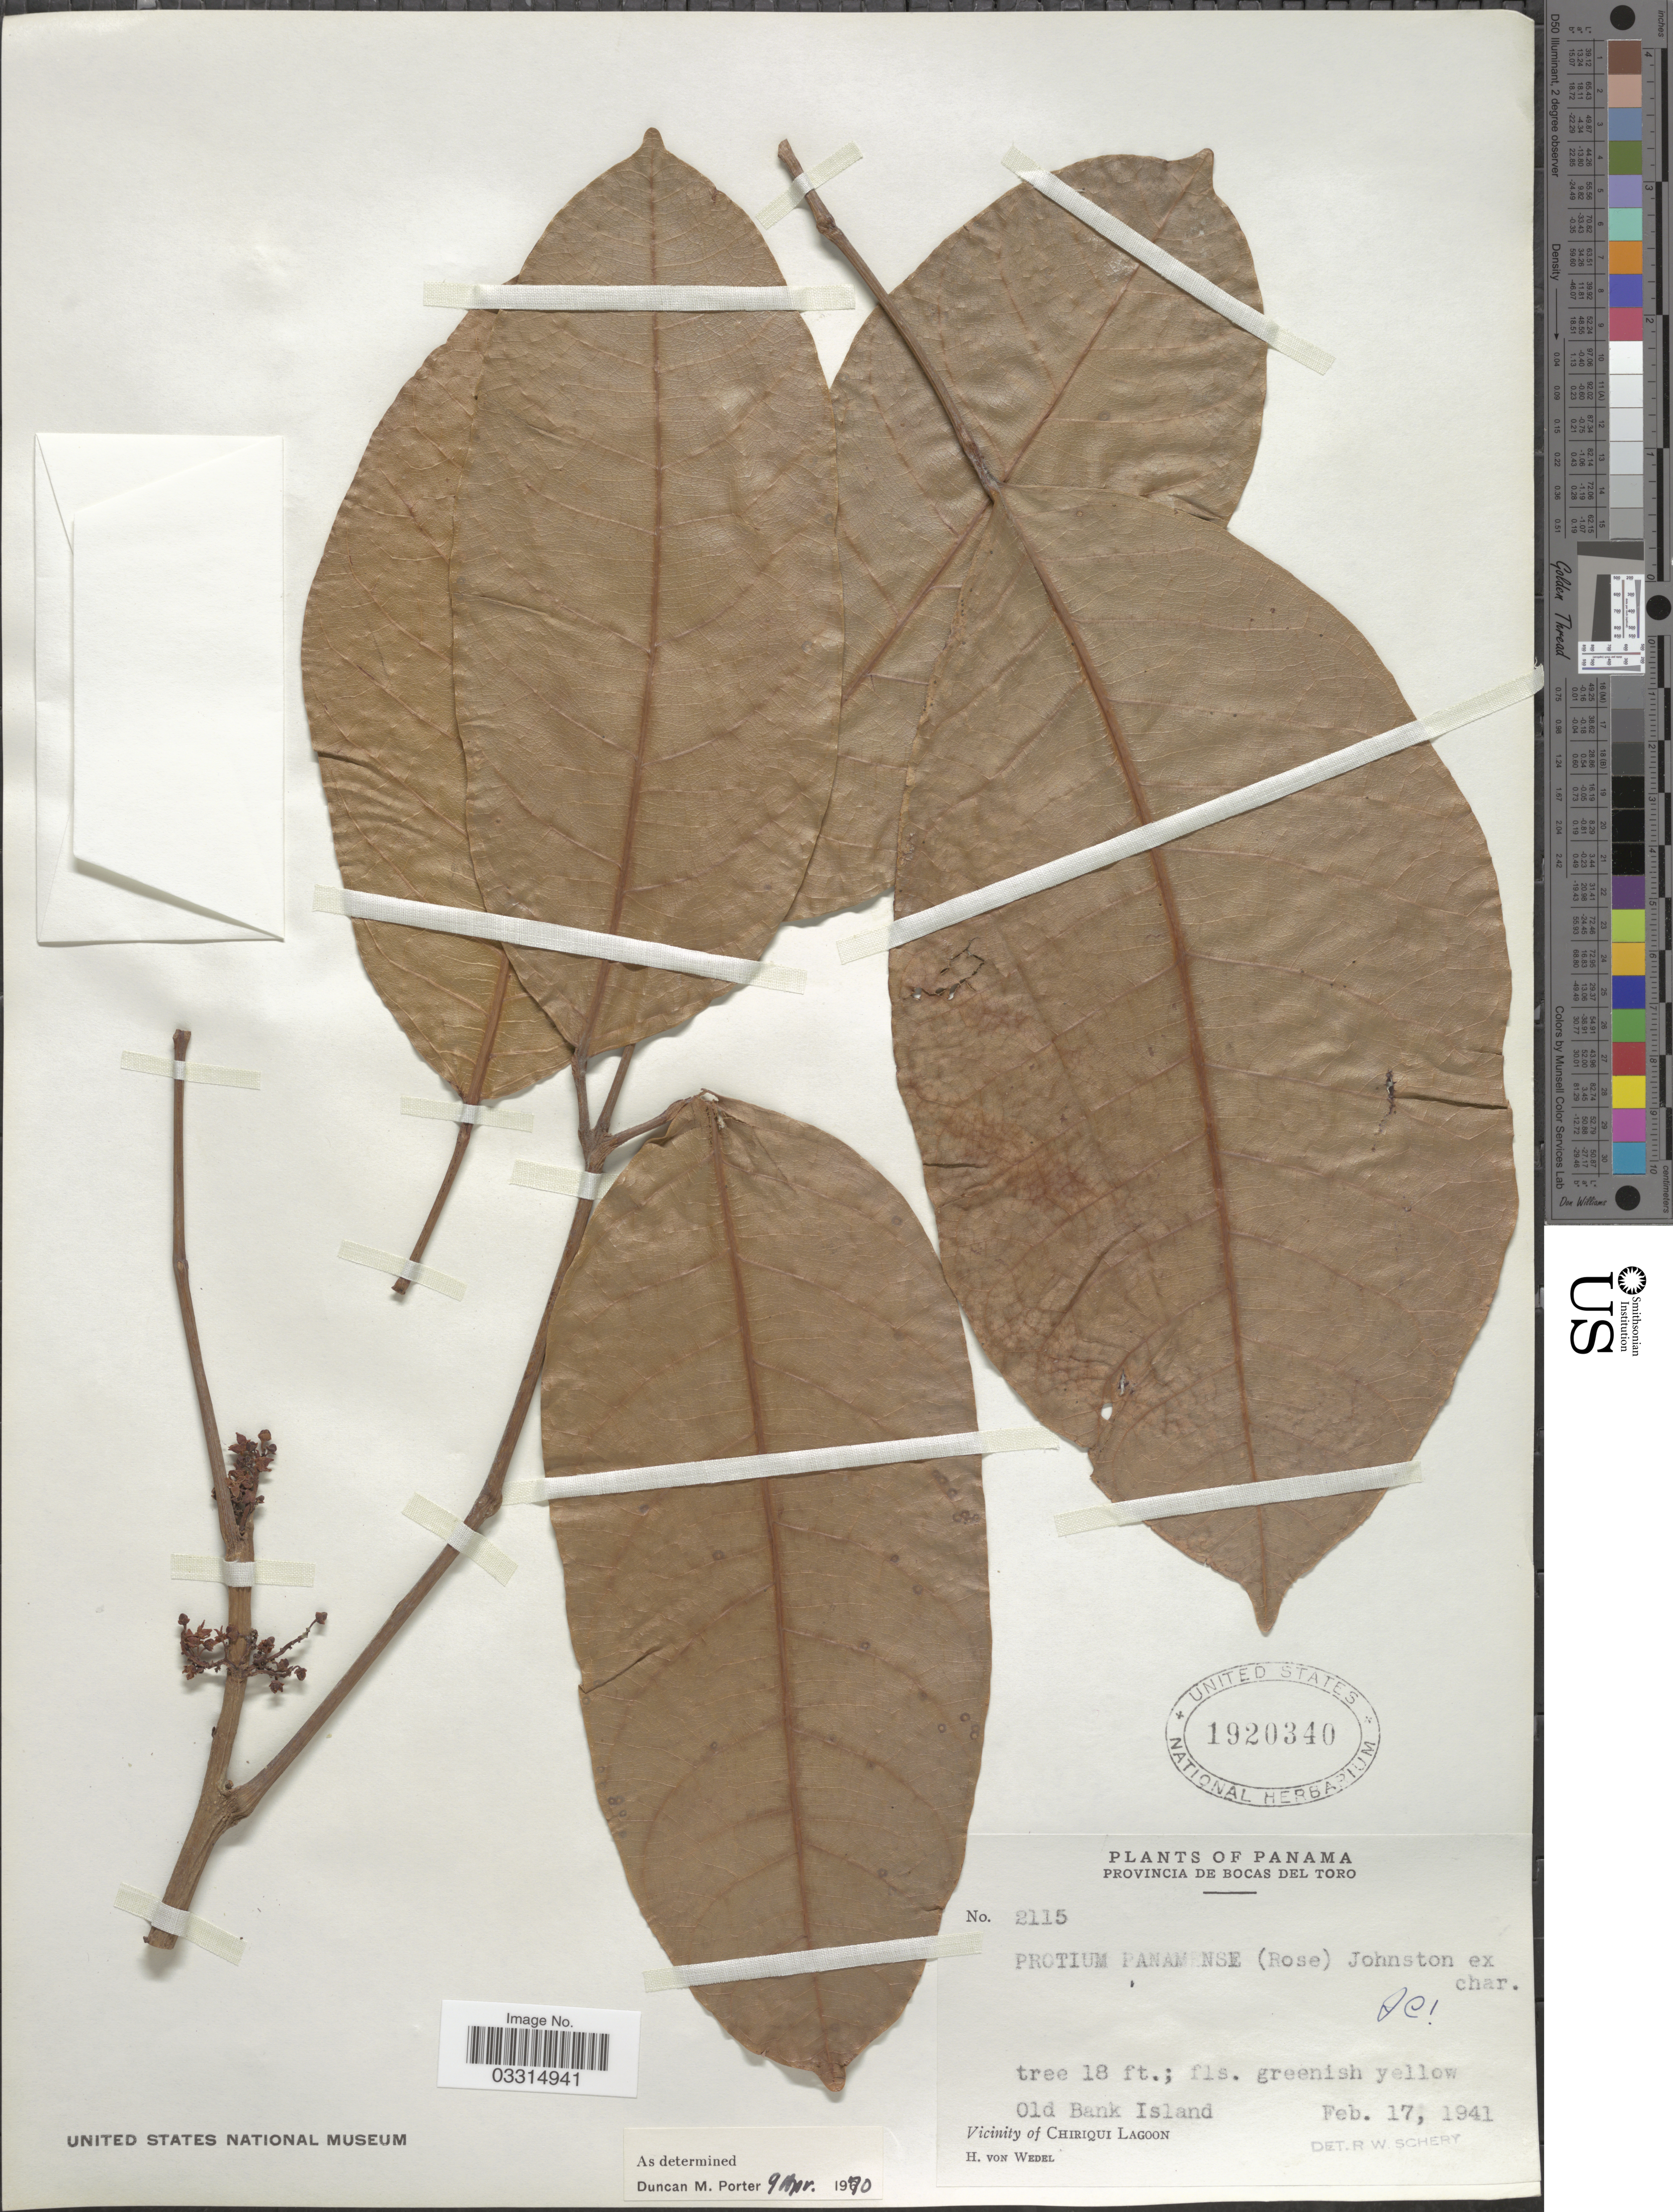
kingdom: Plantae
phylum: Tracheophyta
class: Magnoliopsida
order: Sapindales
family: Burseraceae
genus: Protium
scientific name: Protium panamense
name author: (Rose) I.M. Johnst.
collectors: H. von Wedel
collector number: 2115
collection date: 1941-02-17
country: Panama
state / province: Bocas del Toro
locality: Old Bank Island. Vicinity of Chiriqui Lagoon.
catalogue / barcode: US 1920340